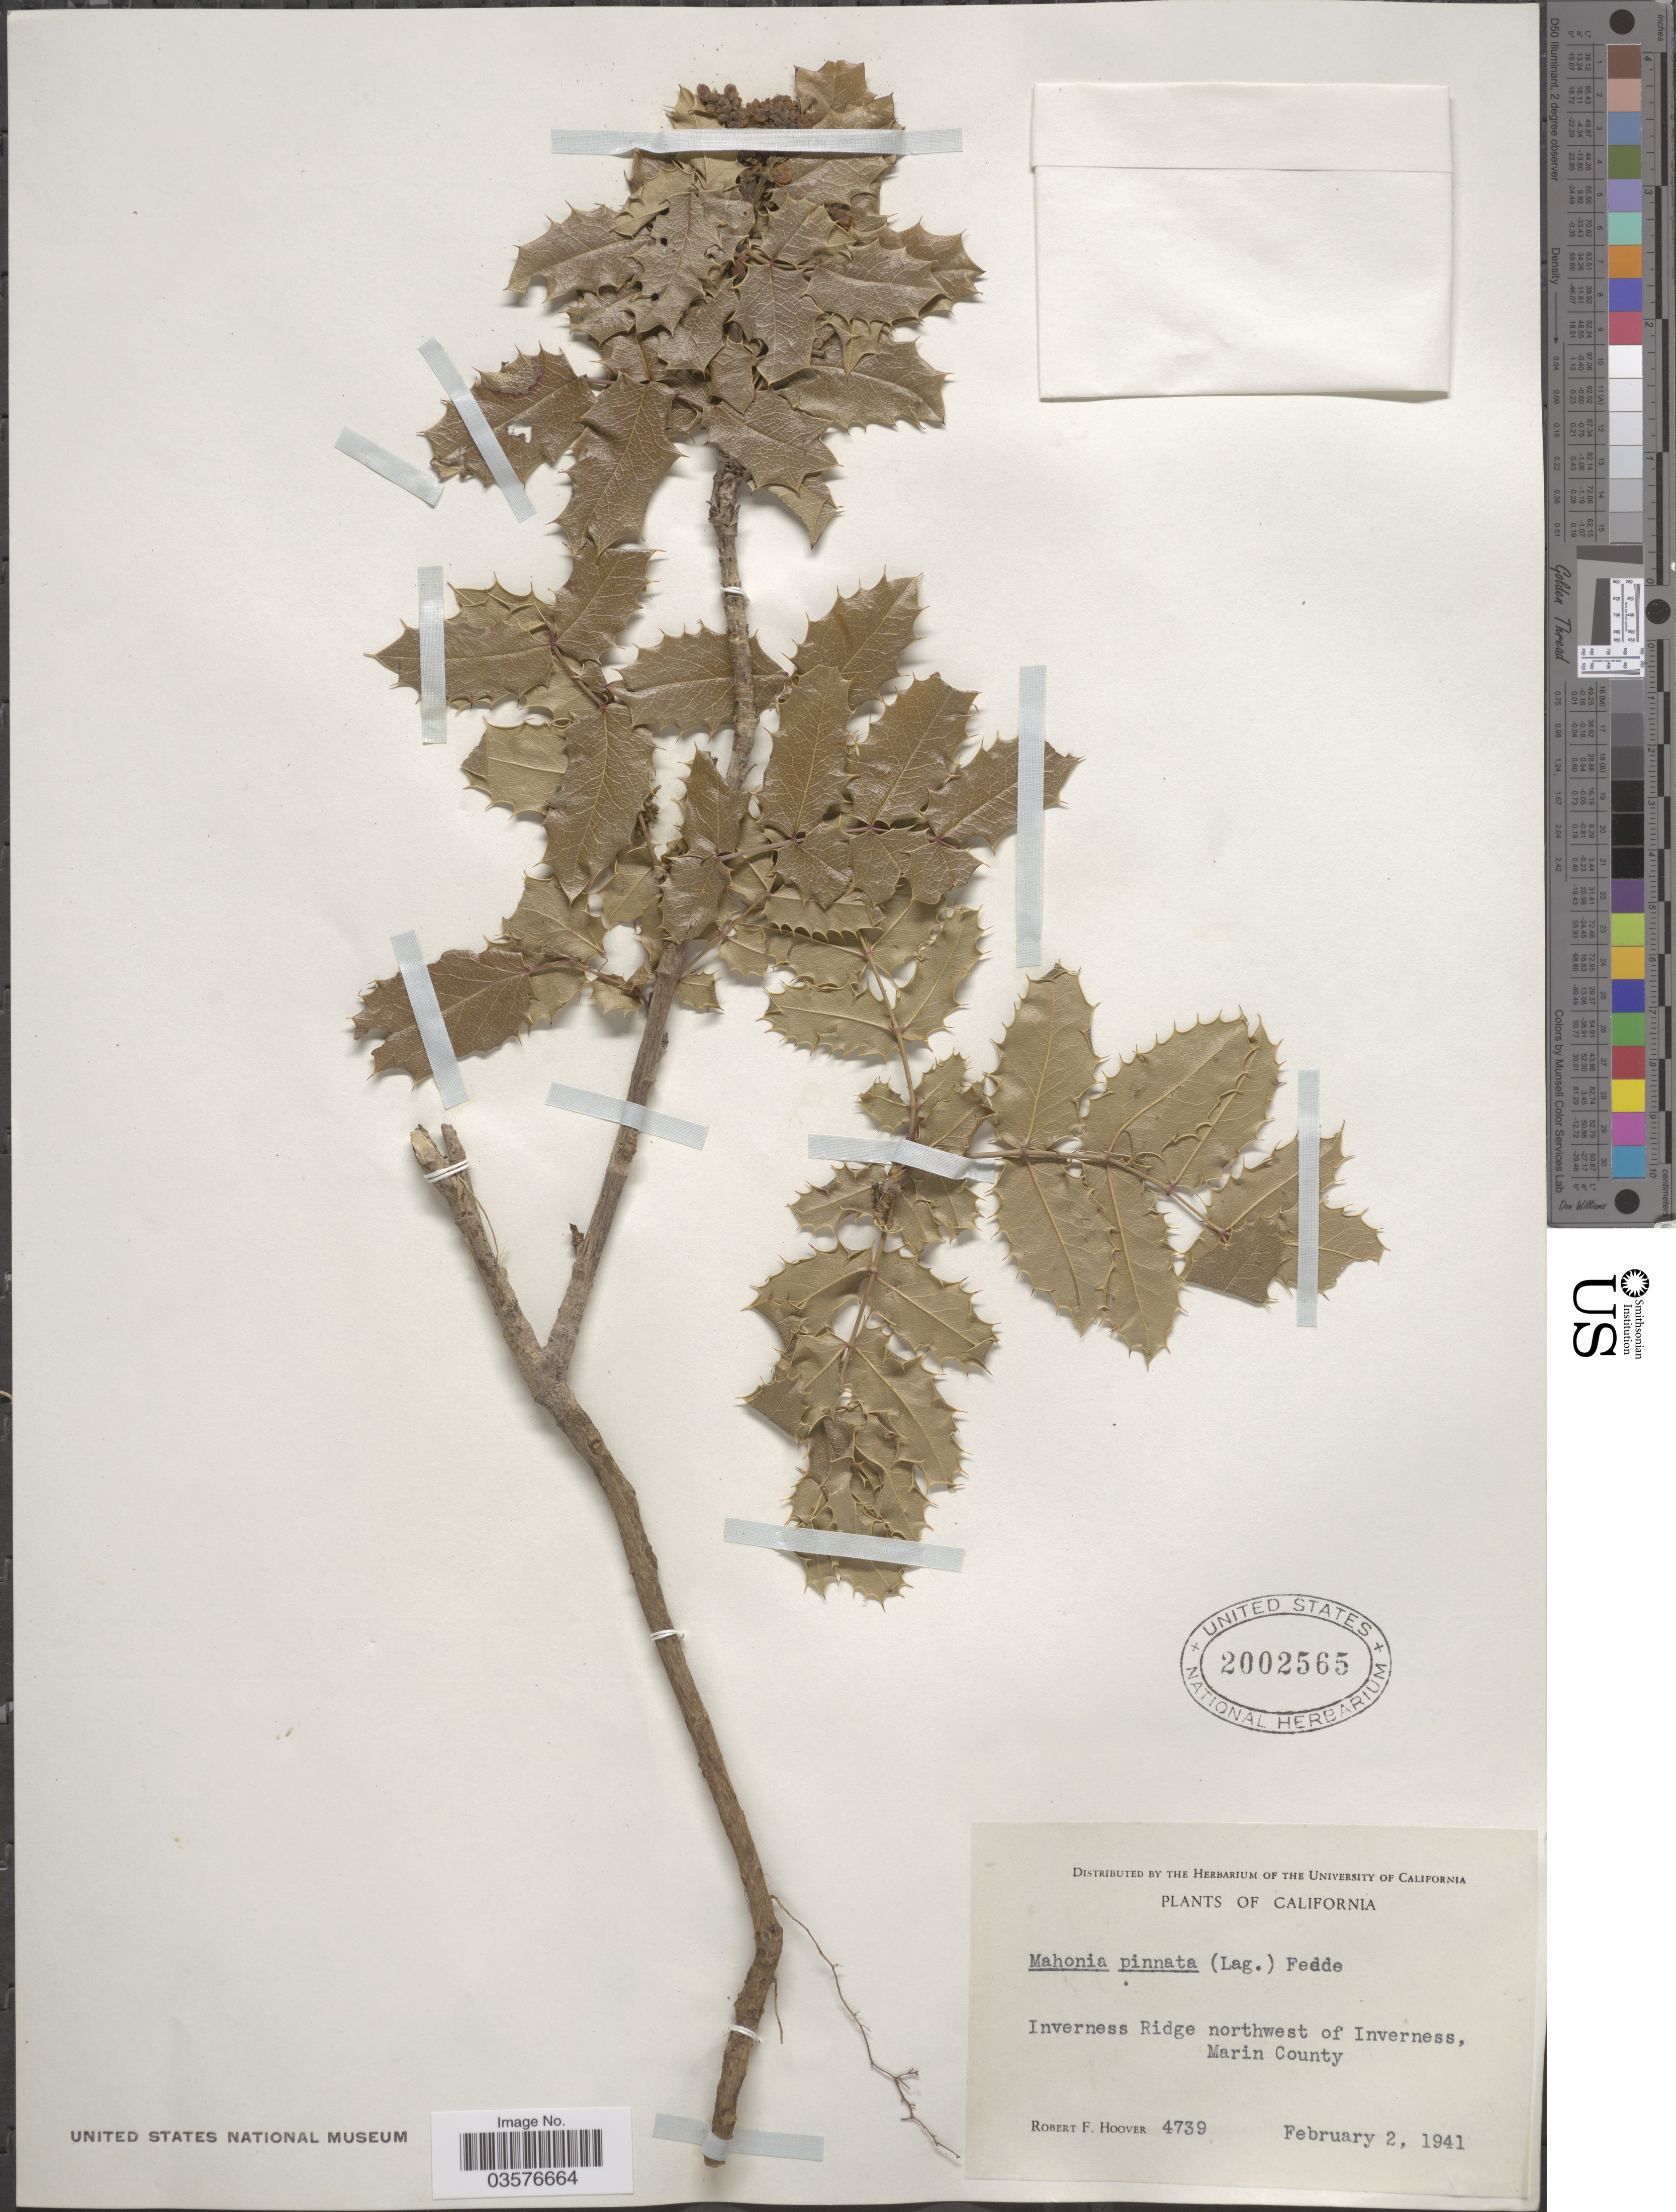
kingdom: Plantae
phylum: Tracheophyta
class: Magnoliopsida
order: Ranunculales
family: Berberidaceae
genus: Mahonia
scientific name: Mahonia pinnata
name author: (Lag.) Fedde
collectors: R. F. Hoover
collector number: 4739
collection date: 1941-02-02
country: United States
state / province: California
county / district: Marin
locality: Inverness Ridge northwest of Inverness, Marin County.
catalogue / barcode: US 2002565